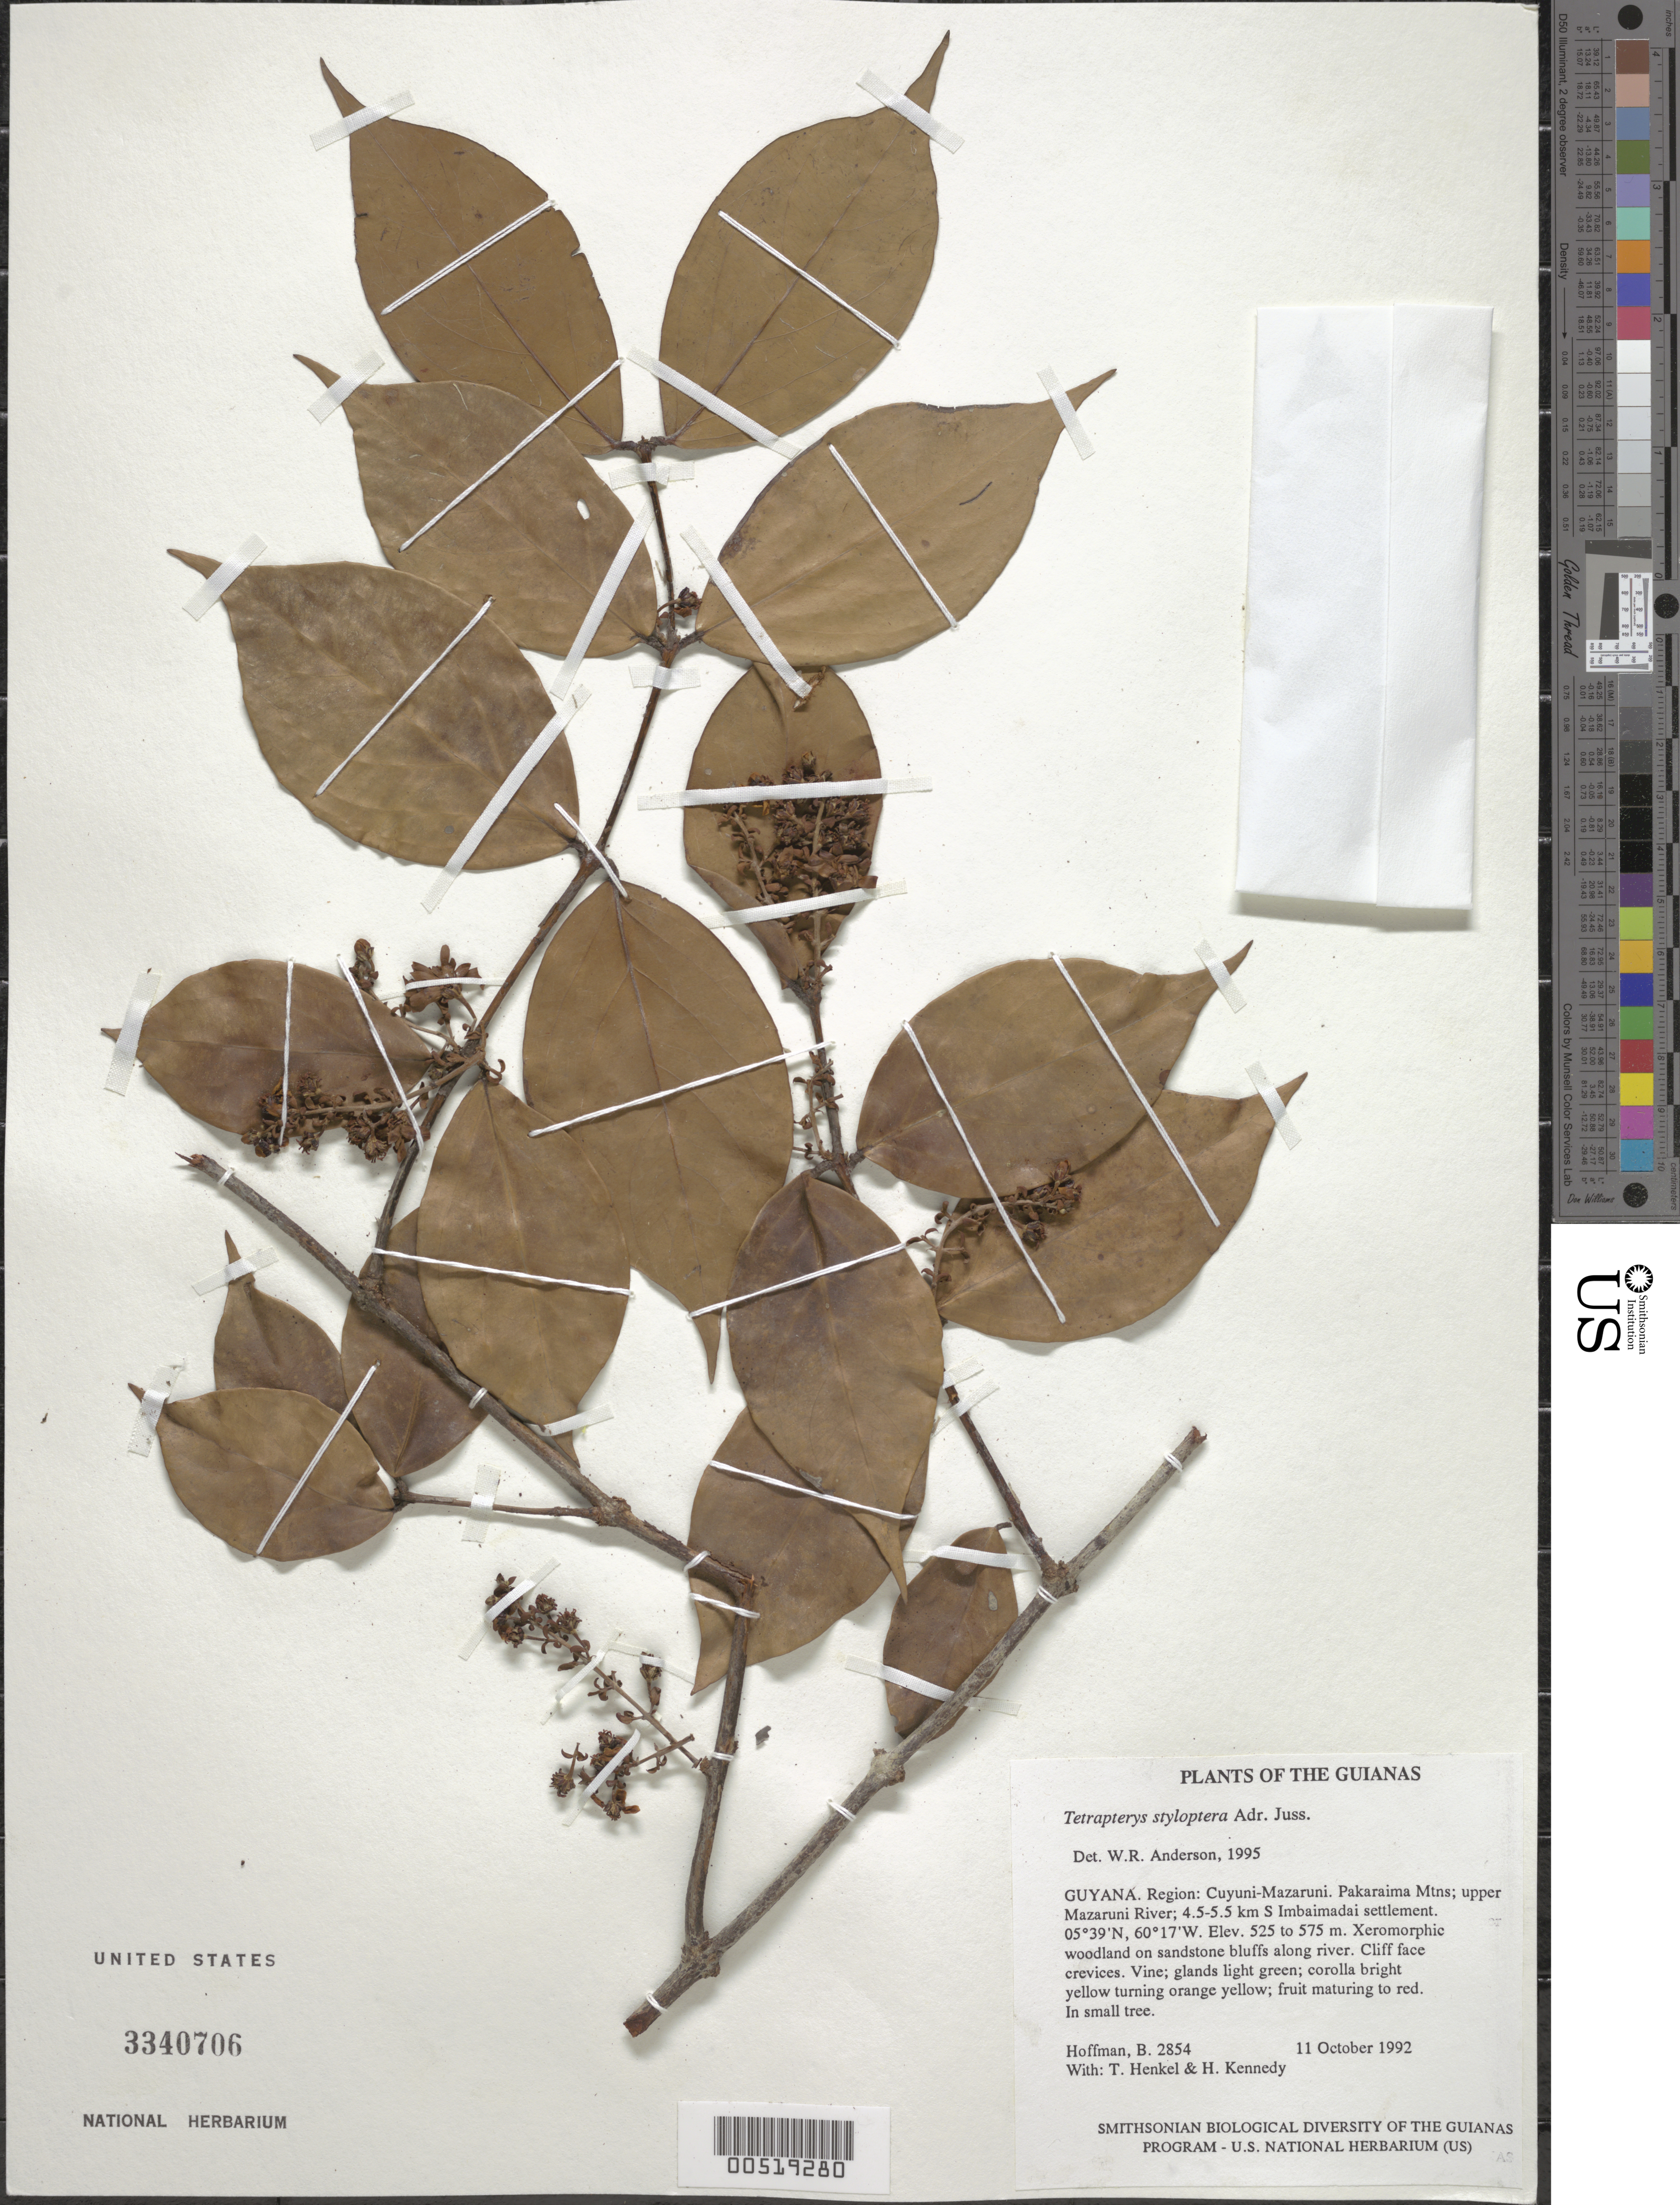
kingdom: Plantae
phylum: Tracheophyta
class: Magnoliopsida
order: Malpighiales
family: Malpighiaceae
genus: Glicophyllum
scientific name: Glicophyllum stylopterum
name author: (A. Juss.) R.F. Almeida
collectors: B. Hoffman, T. Henkel & H. Kennedy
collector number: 2854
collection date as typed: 11 October 1992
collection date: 1992-10-11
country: Guyana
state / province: Cuyuni-Mazaruni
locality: Pakaraima Mountains; upper Mazaruni River; 4.5-5.5 km S of Imbaimadai settlement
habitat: Xeromorphic woodland on sandstone bluffs along river. Cliff face crevices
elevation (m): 525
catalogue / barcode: US 3340706